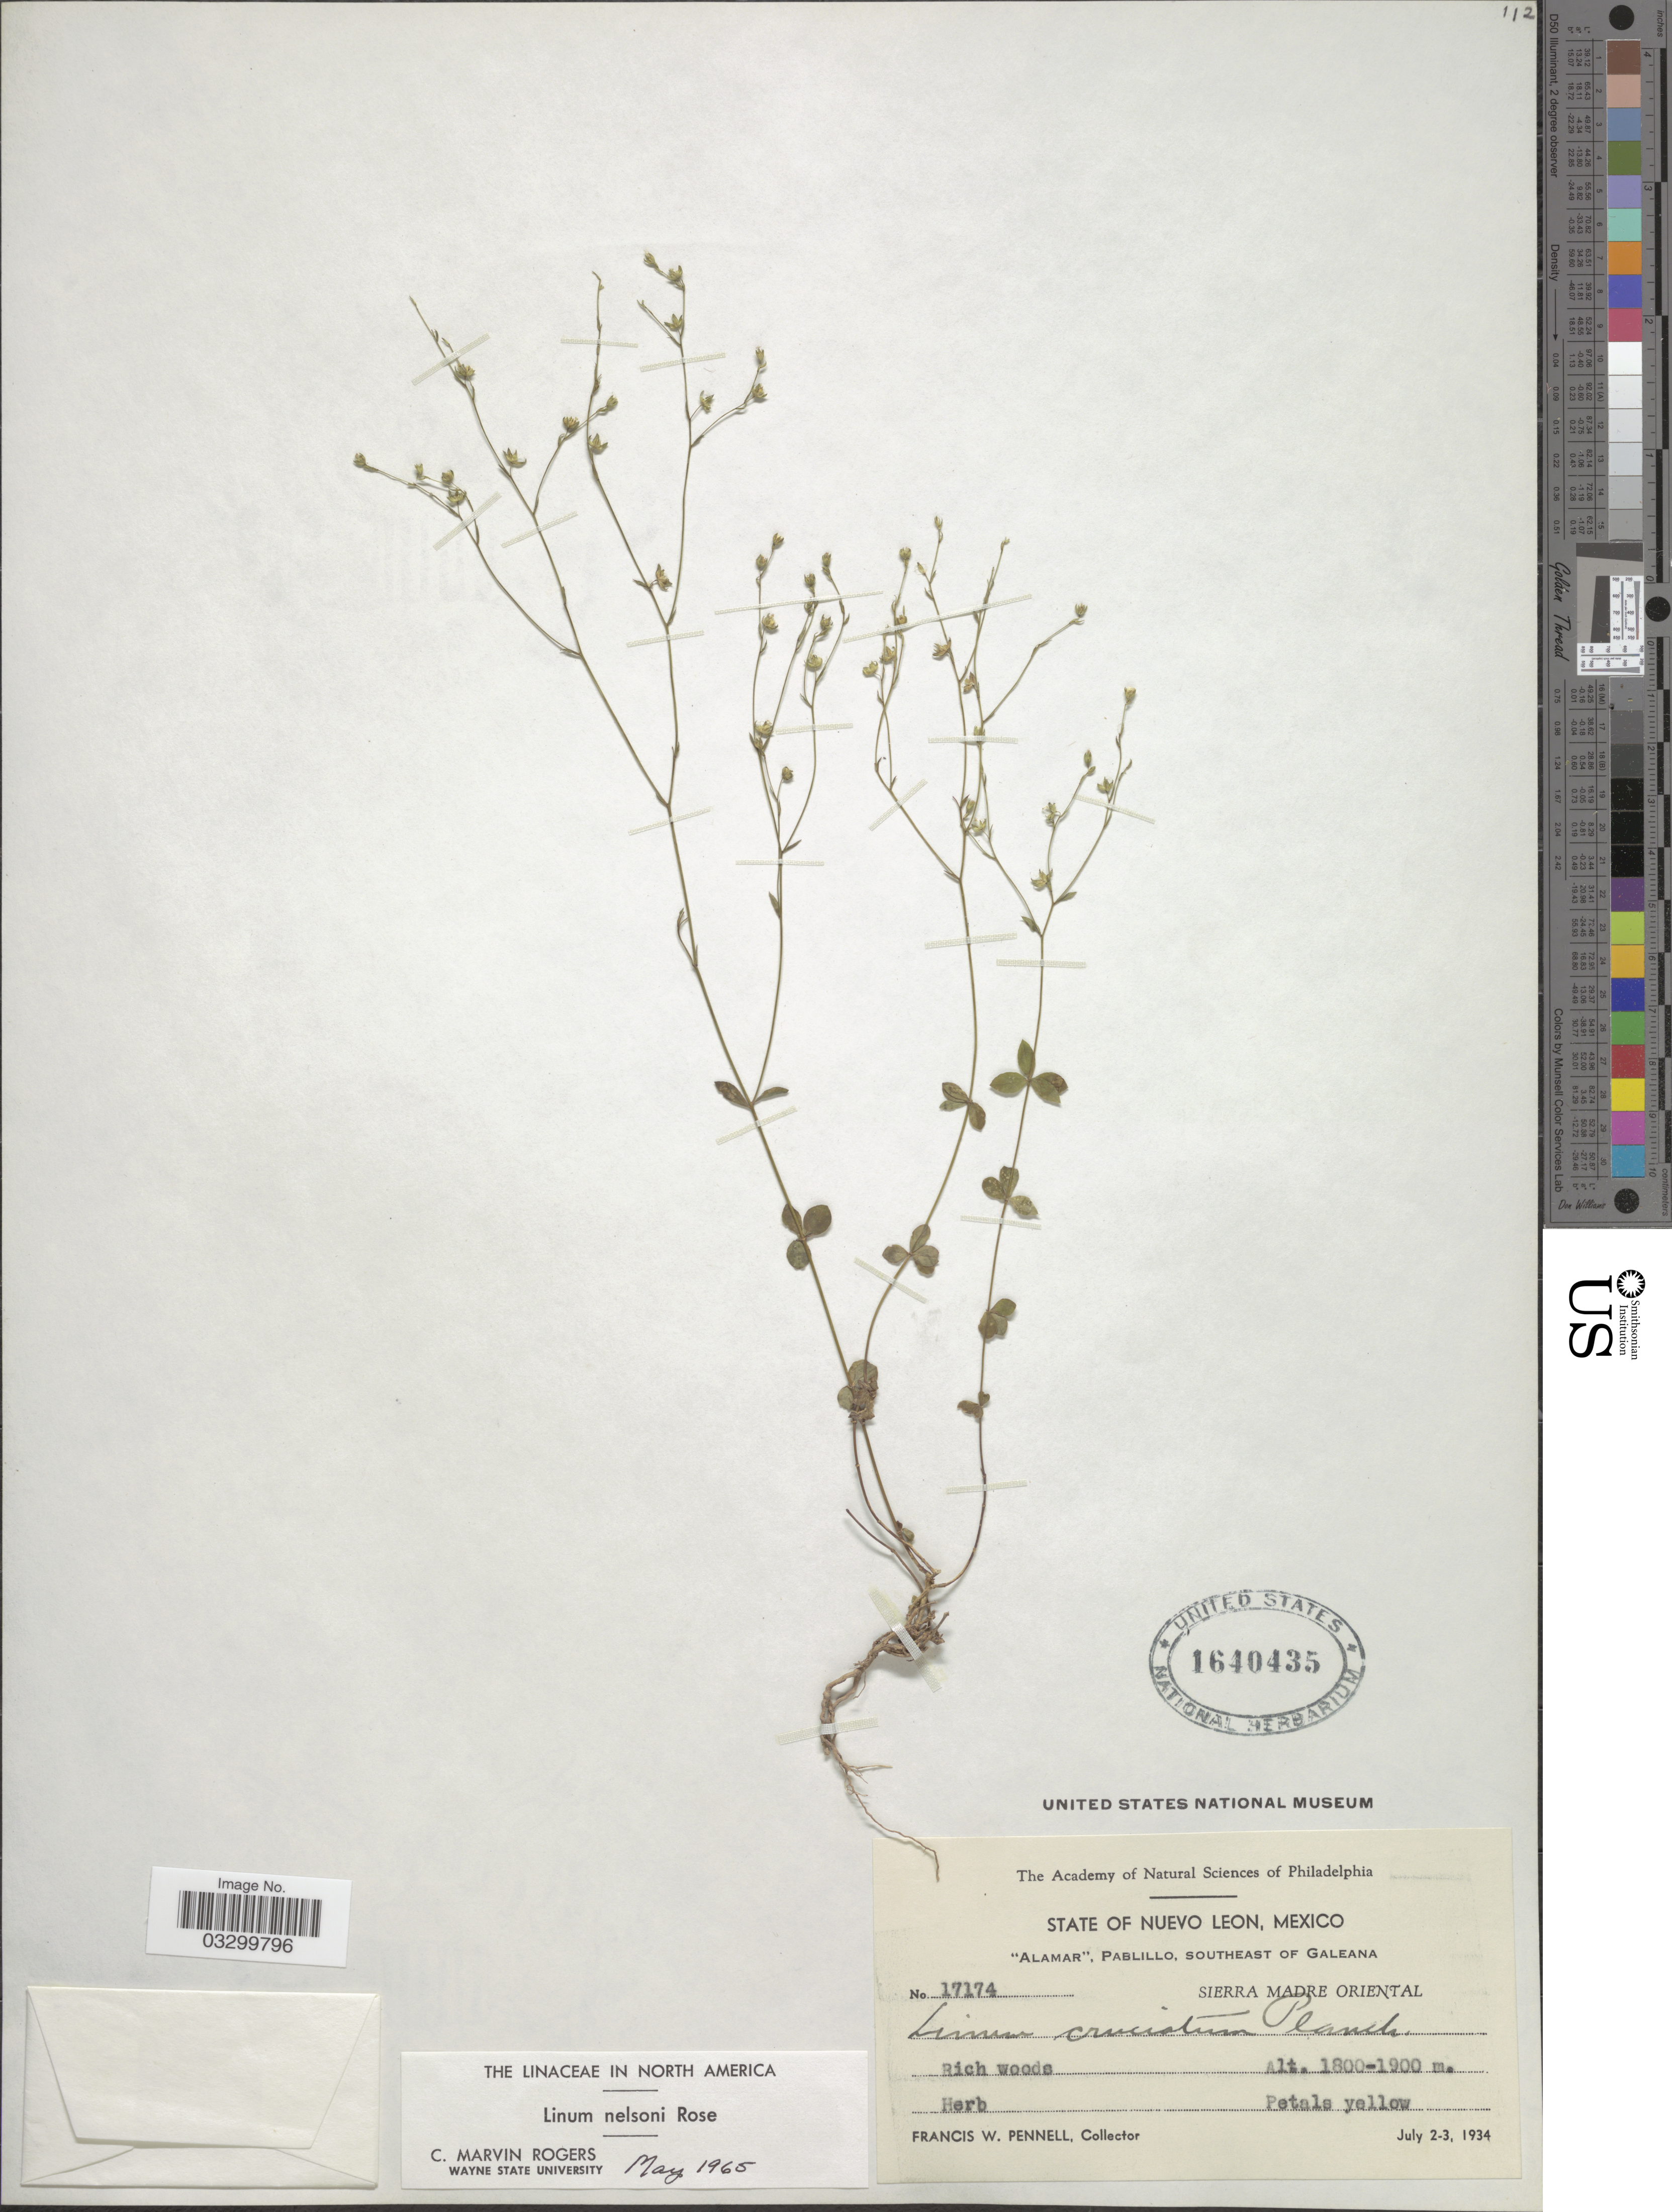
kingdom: Plantae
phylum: Tracheophyta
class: Magnoliopsida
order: Malpighiales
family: Linaceae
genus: Linum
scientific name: Linum nelsonii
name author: Rose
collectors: F. W. Pennell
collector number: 17174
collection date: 1934-07-02/1934-07-03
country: Mexico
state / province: Nuevo León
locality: Alamar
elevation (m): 1800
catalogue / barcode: US 1640435